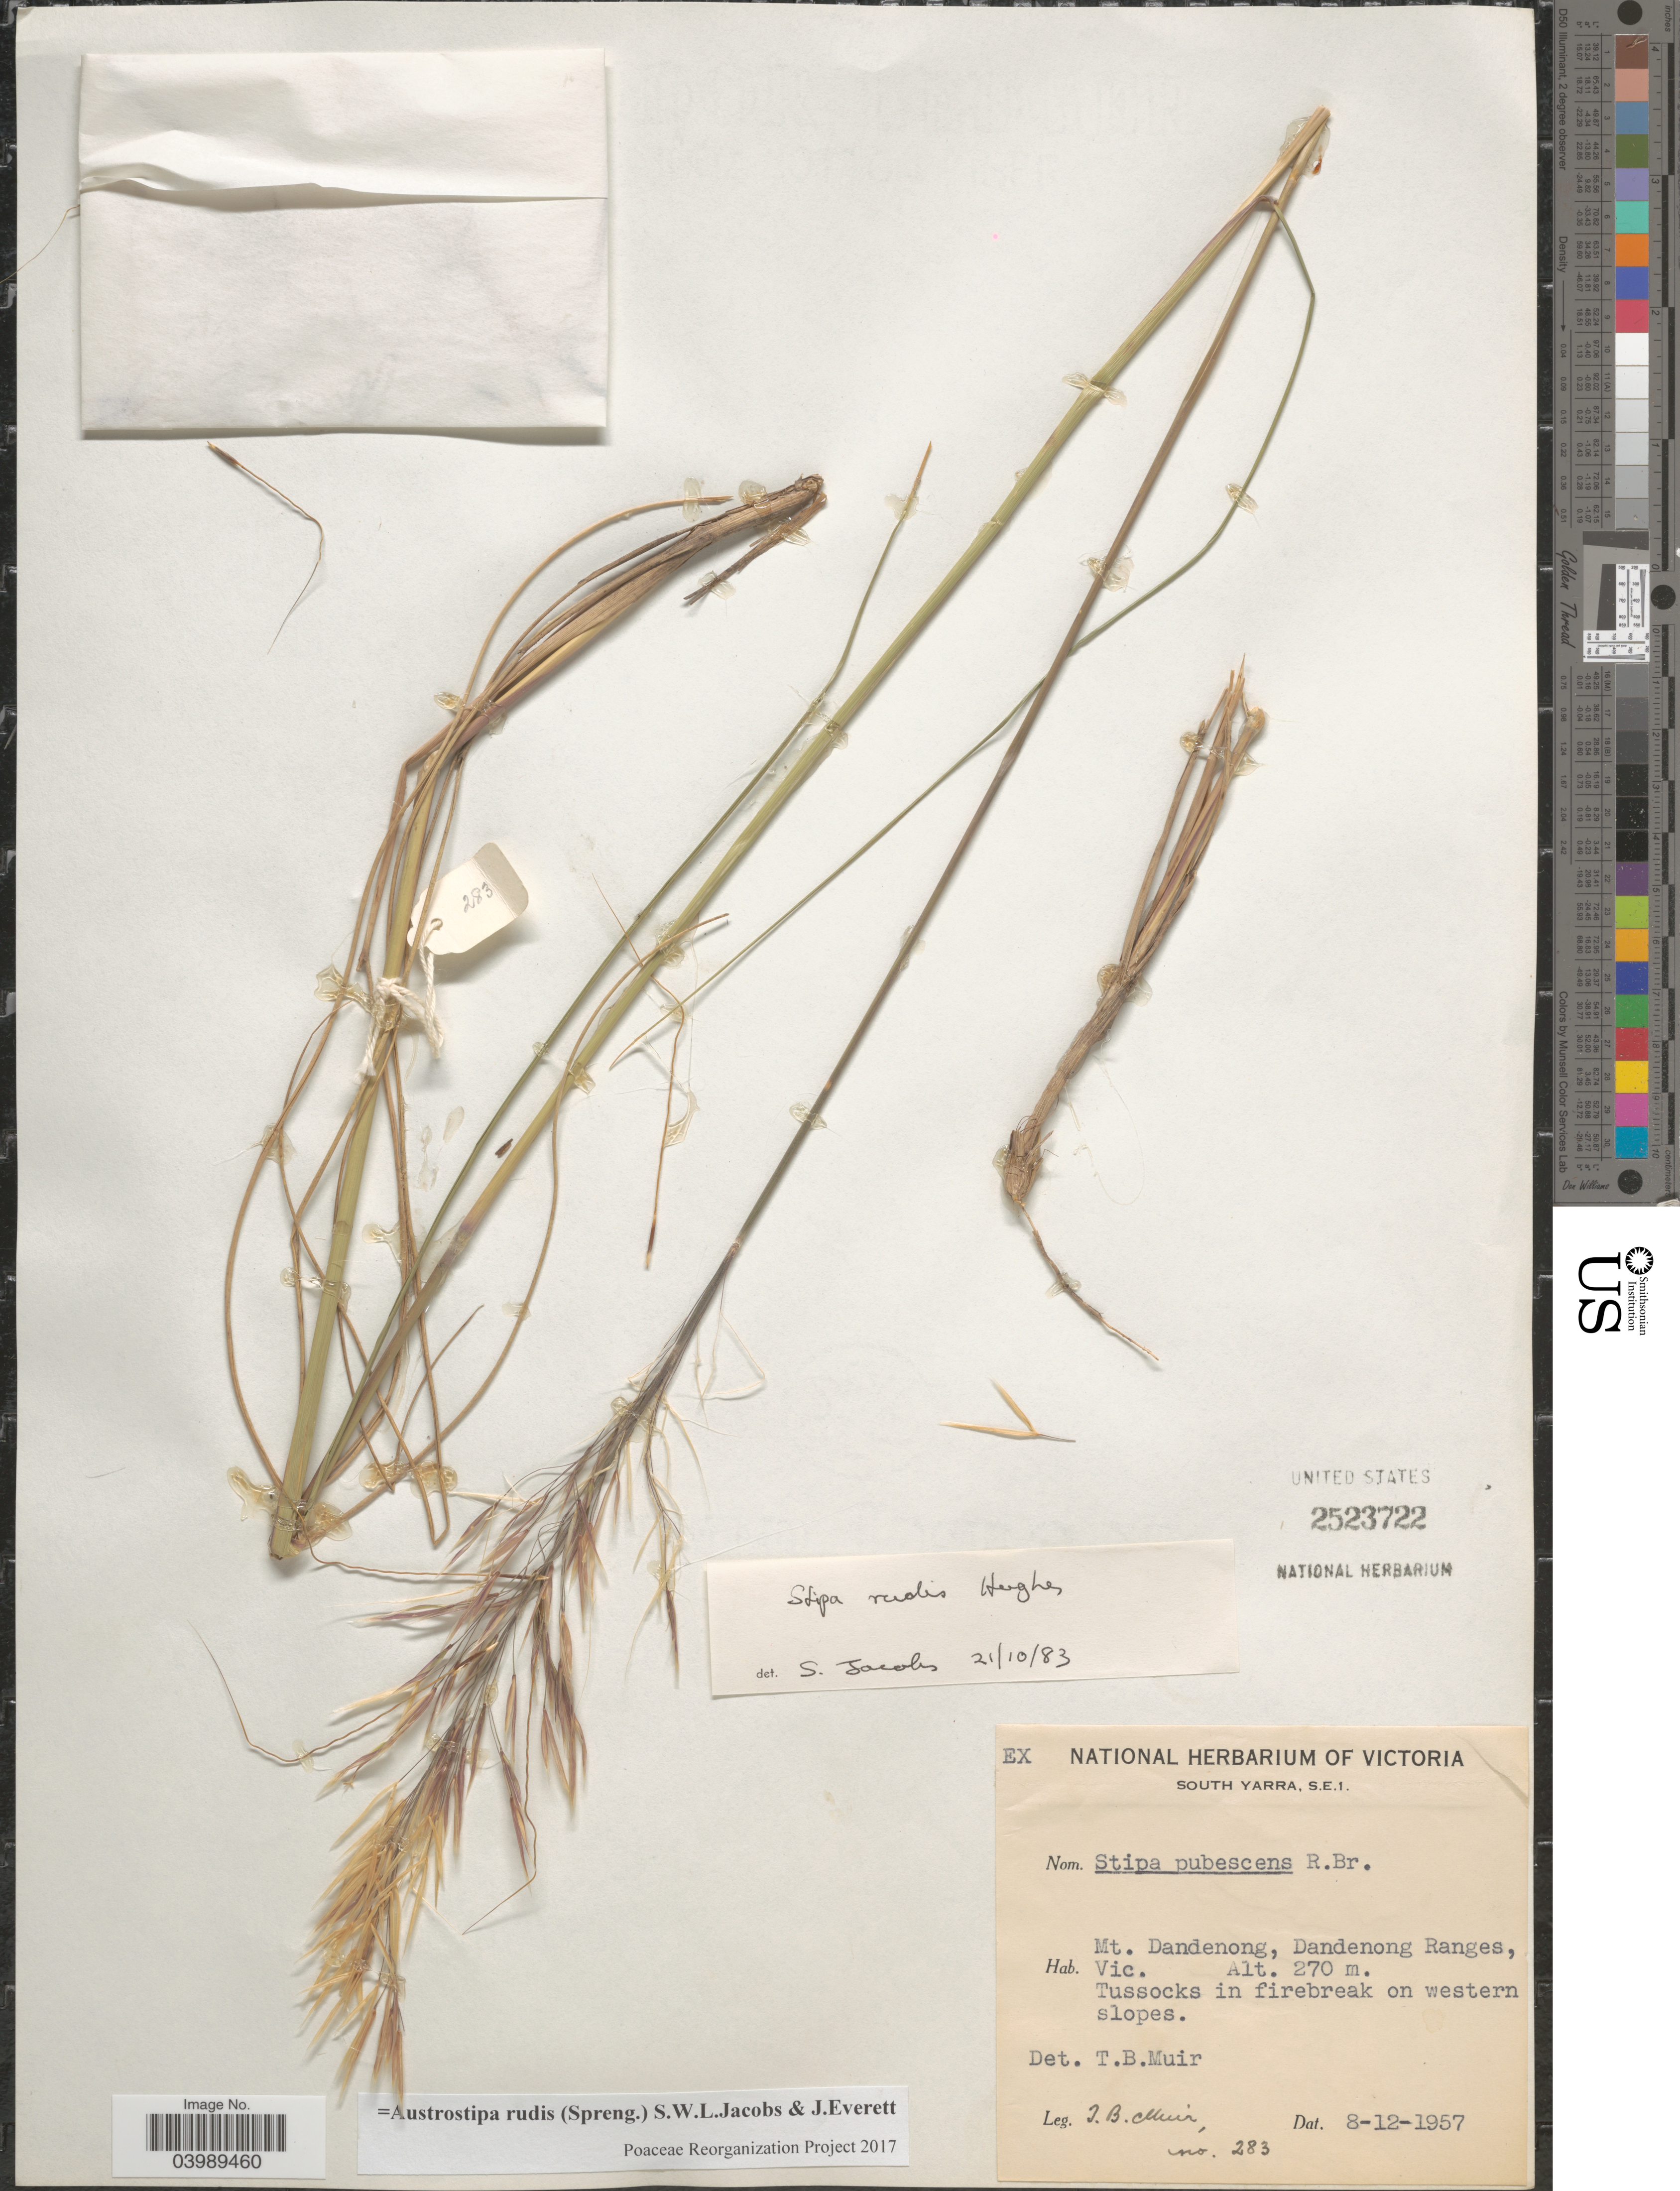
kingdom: Plantae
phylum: Tracheophyta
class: Liliopsida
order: Poales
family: Poaceae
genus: Austrostipa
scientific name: Austrostipa rudis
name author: (Spreng.) S.W.L. Jacobs & J. Everett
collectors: J. Muir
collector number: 283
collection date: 1957-12-08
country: Australia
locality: South Yarra, S.E.1. Mt. Dandenong, Dandenong Ranges, Vic. Tussocks in firebreak in western slopes.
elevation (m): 270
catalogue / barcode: US 2523722